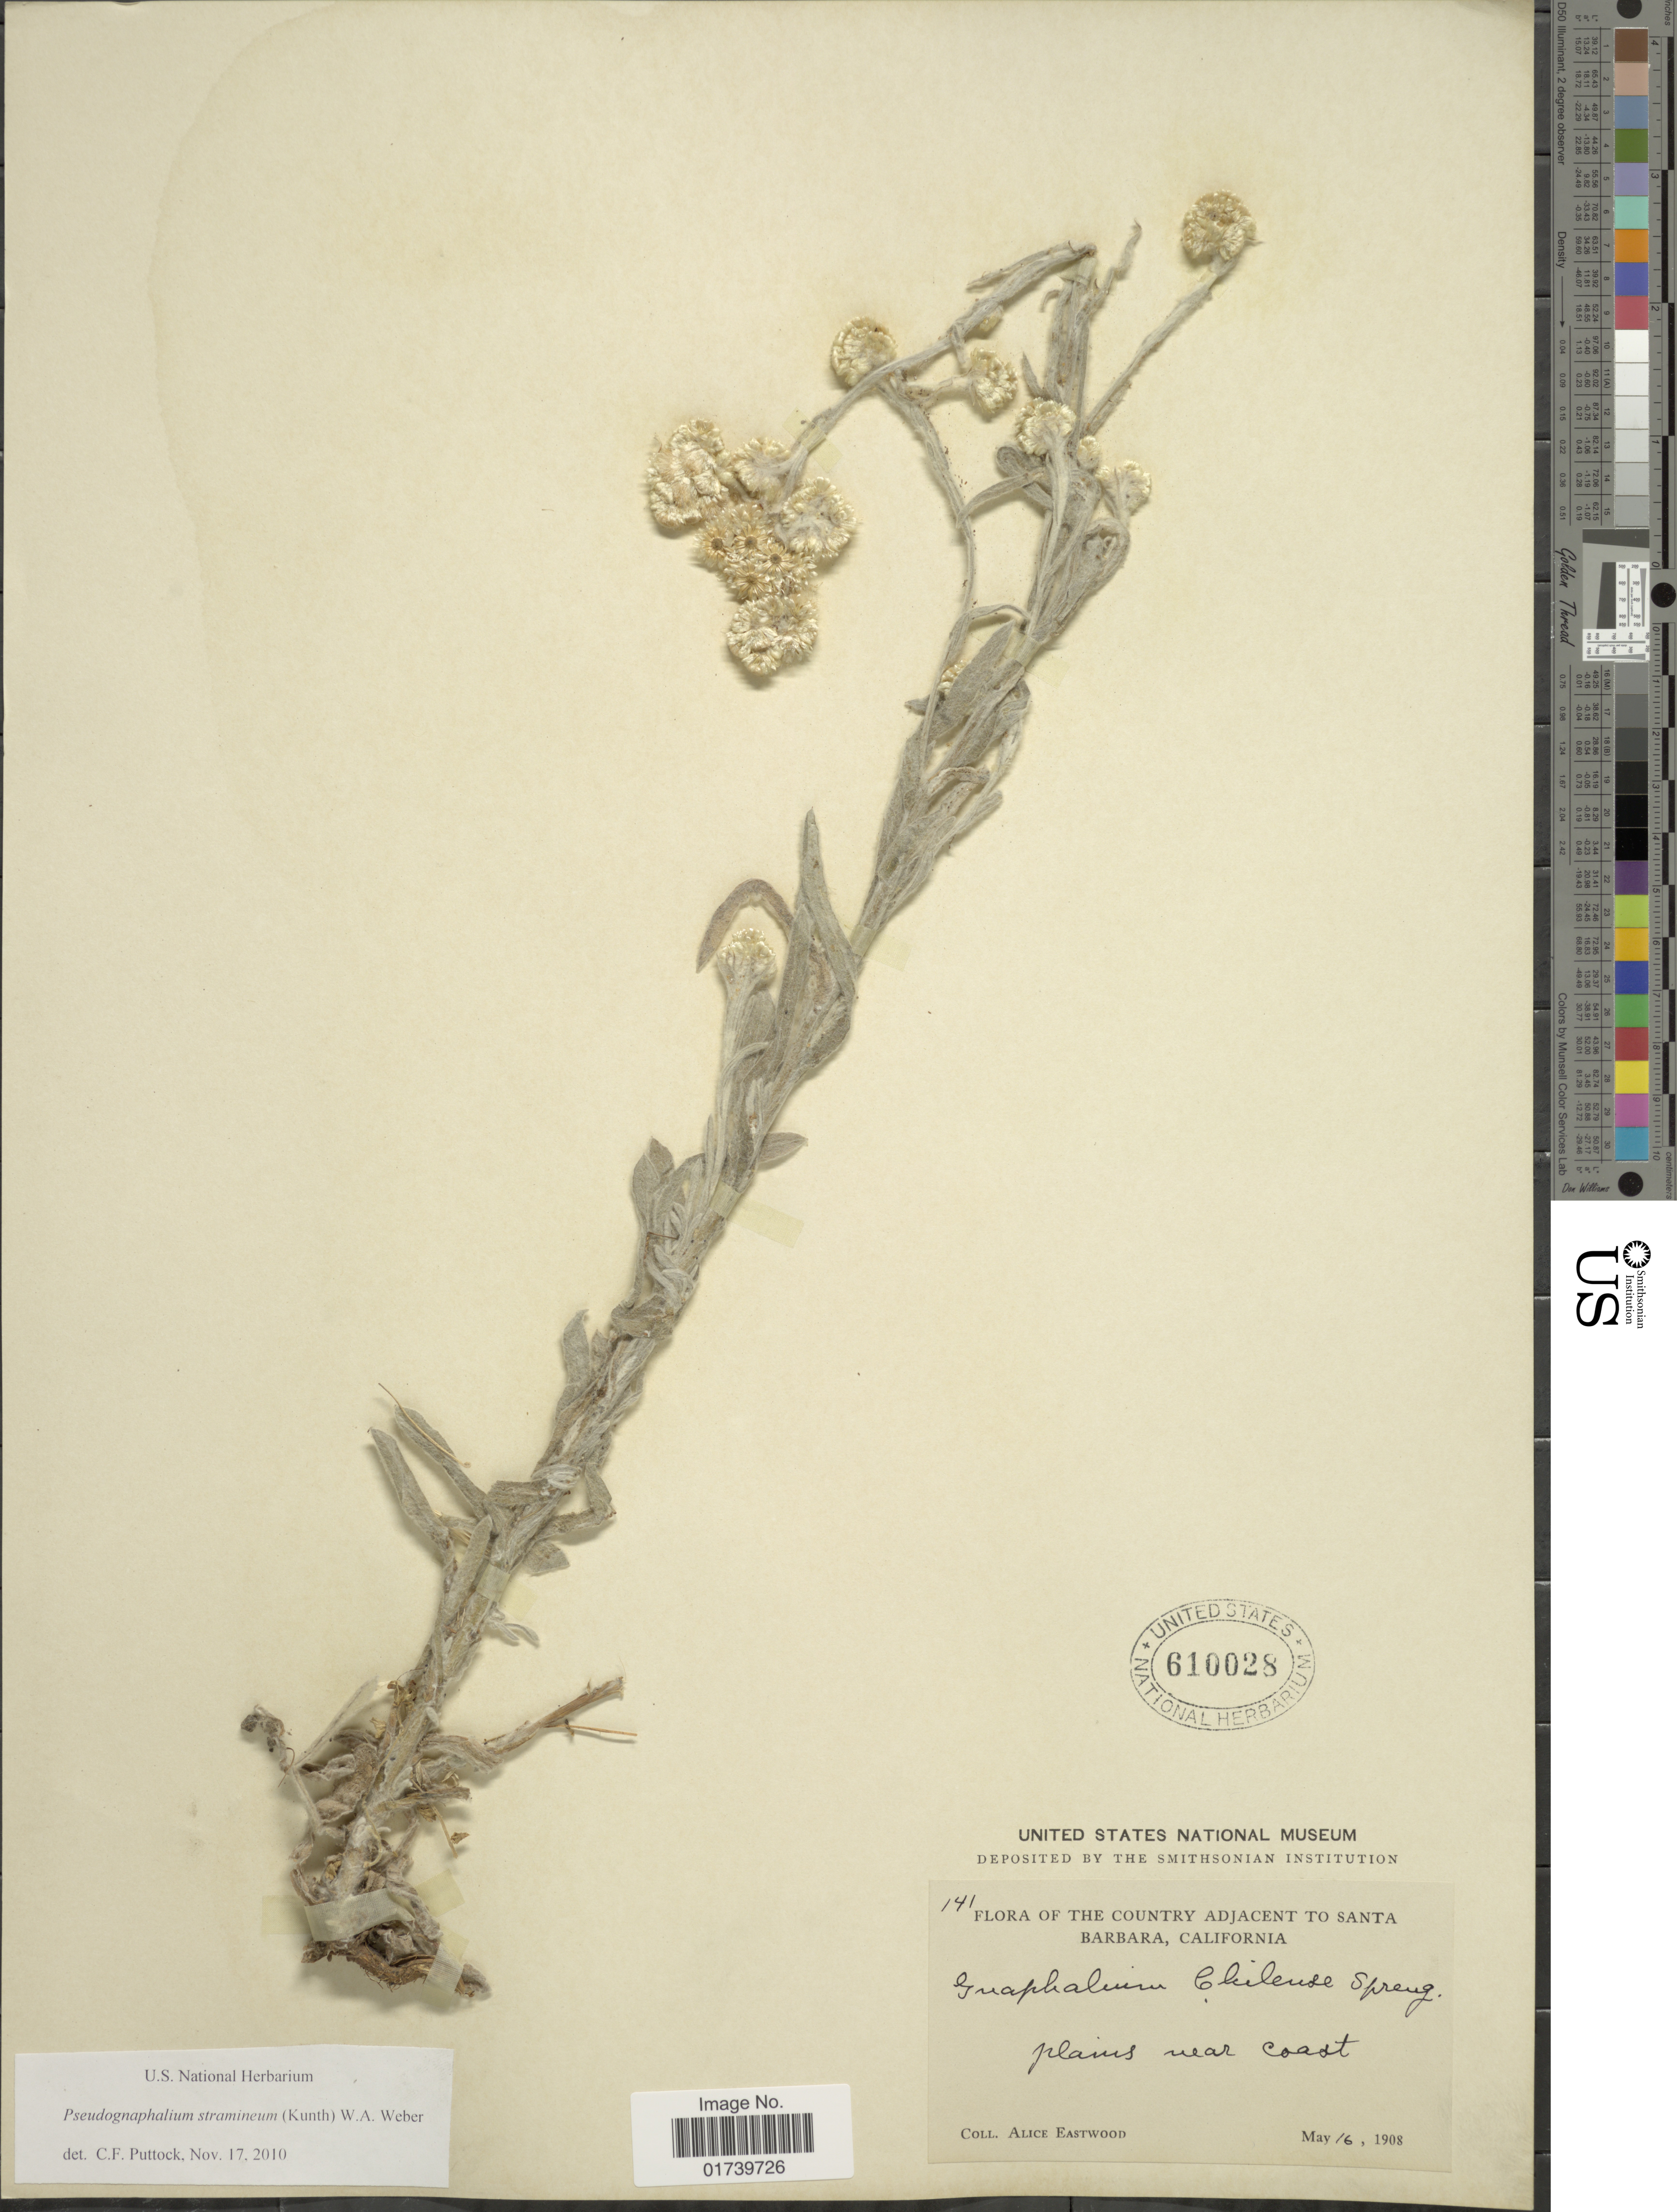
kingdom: Plantae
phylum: Tracheophyta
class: Magnoliopsida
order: Asterales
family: Asteraceae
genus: Pseudognaphalium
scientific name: Pseudognaphalium stramineum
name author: (Kunth) Anderb.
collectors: A. Eastwood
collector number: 141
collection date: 1908-05-16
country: United States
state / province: California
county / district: Santa Barbara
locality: The Country Adjacent to santa Barbara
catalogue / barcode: US 610028